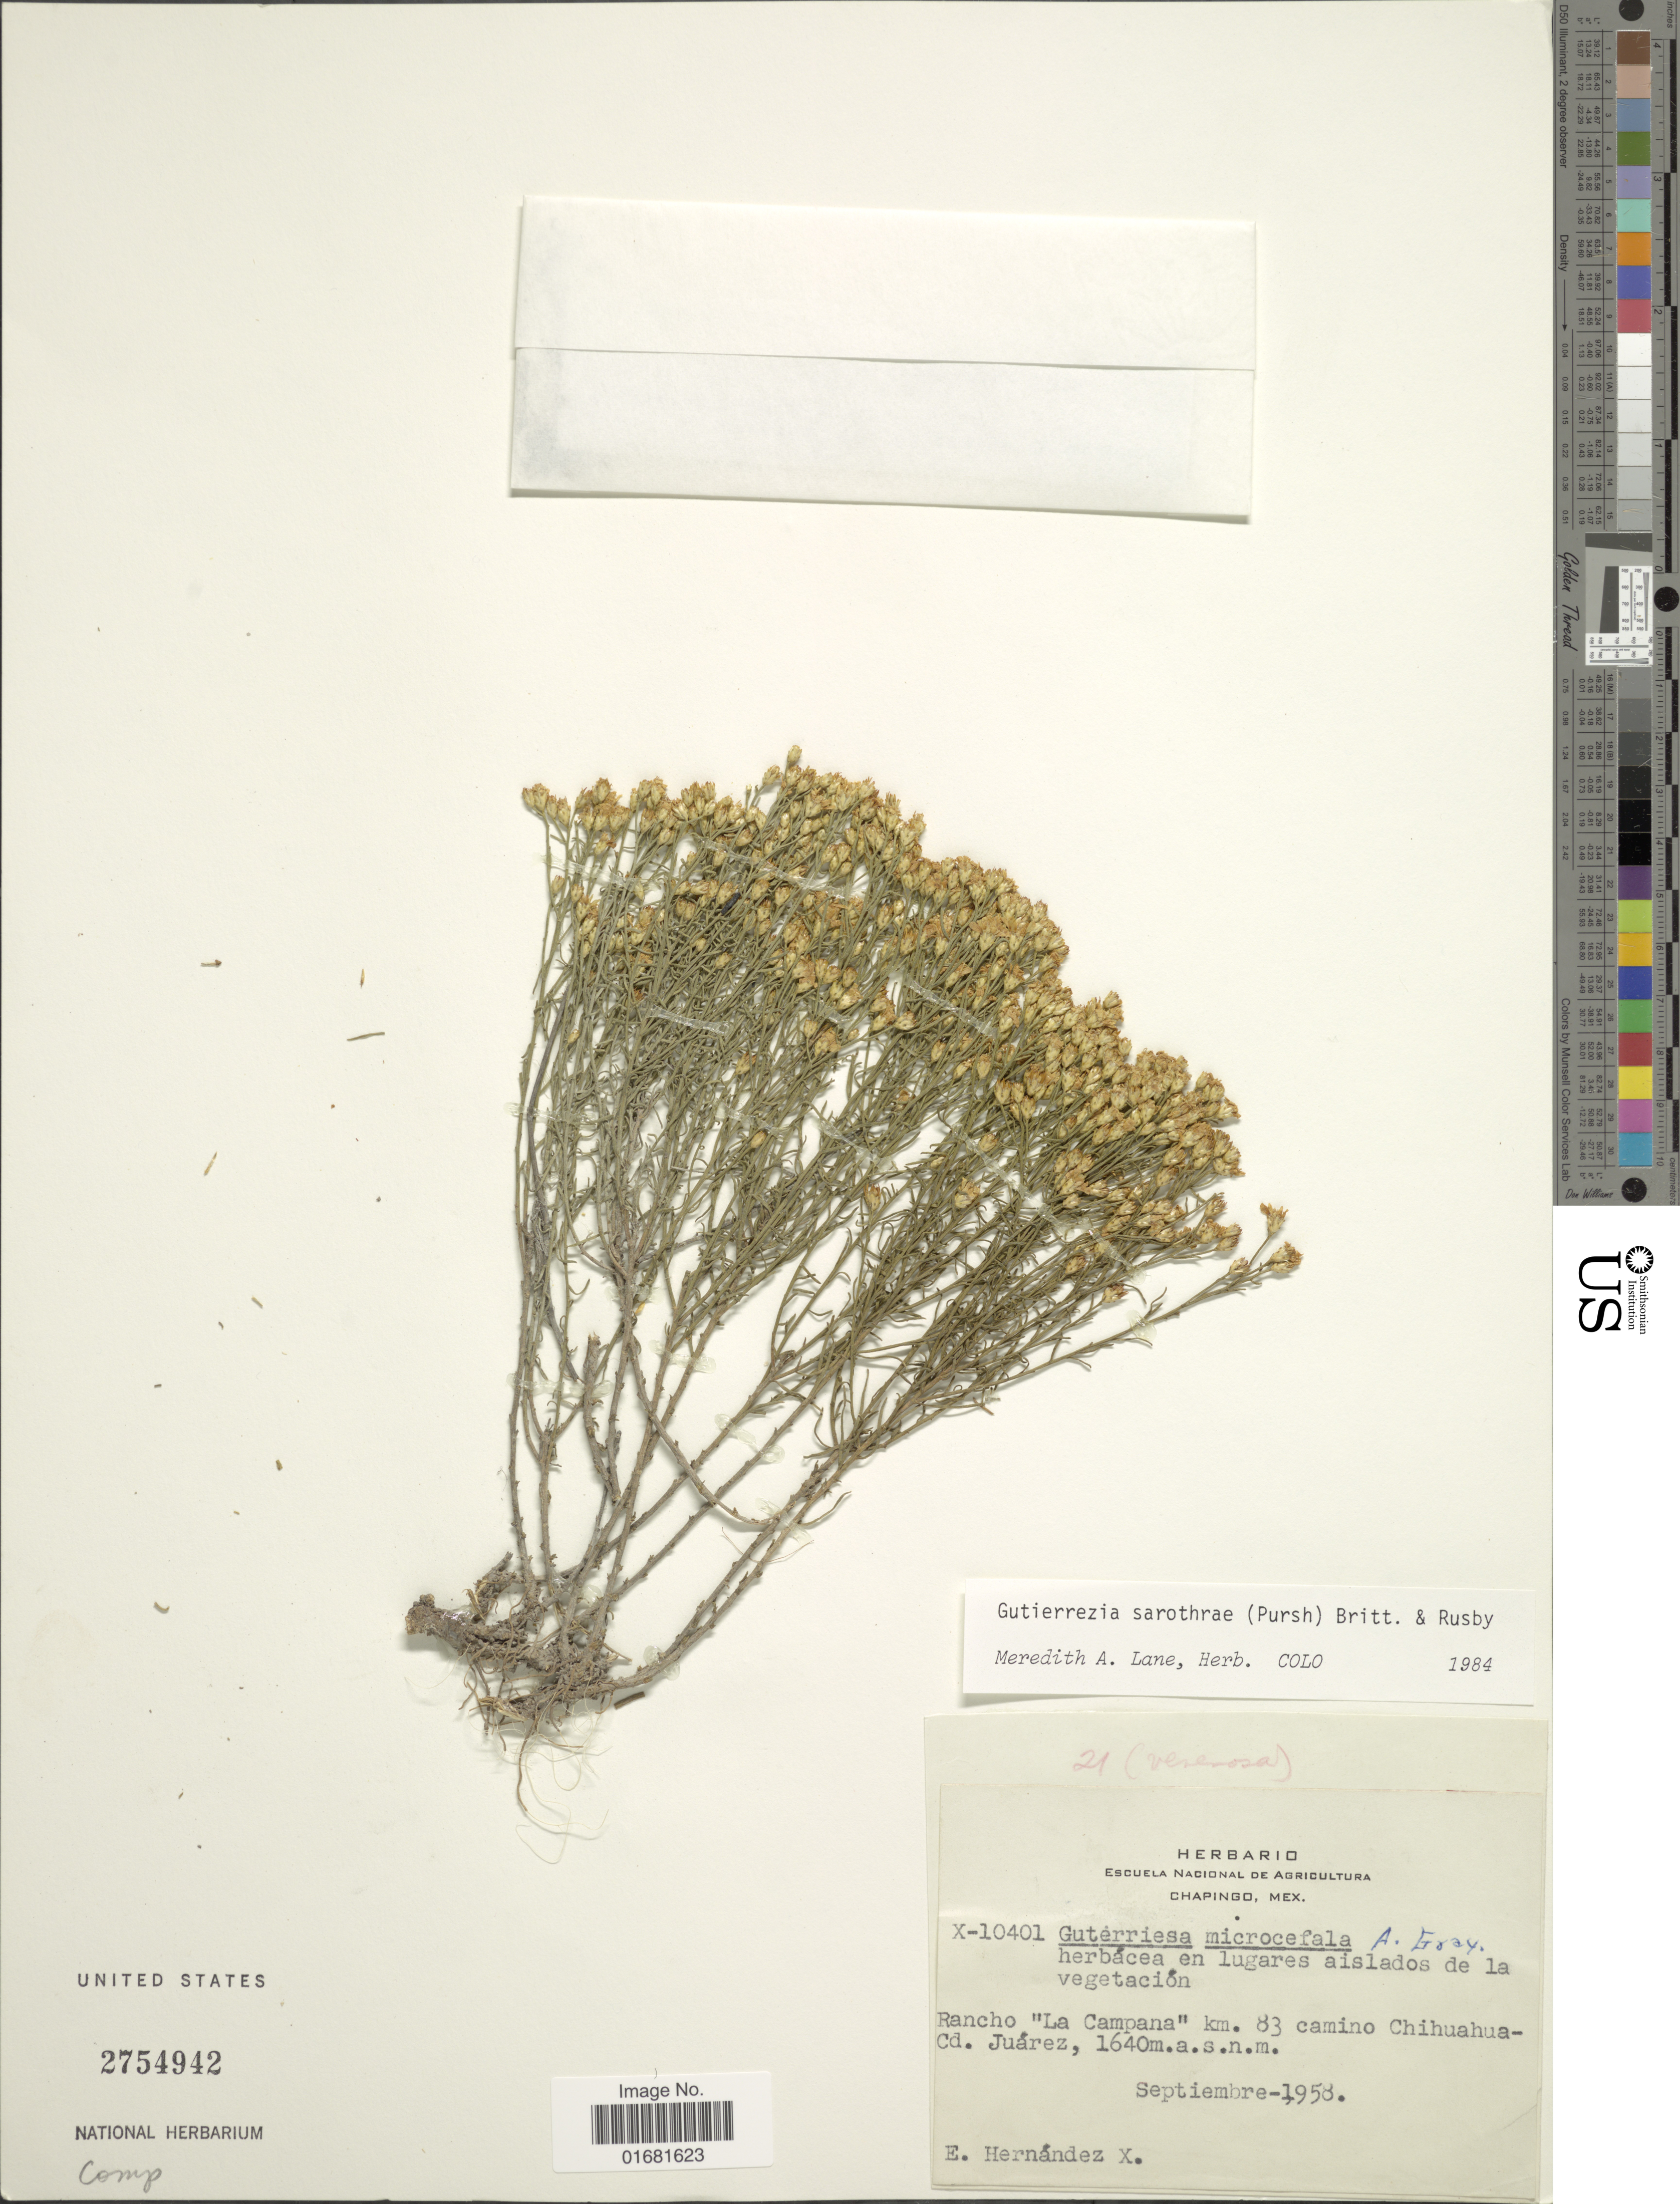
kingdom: Plantae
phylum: Tracheophyta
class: Magnoliopsida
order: Asterales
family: Asteraceae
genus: Gutierrezia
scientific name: Gutierrezia sarothrae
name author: (Pursh) Britton & Rusby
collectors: E. Hernandez X.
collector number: X-10401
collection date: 1958-09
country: Mexico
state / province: México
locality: Chapingo, Mex. Rancho "La Campana" km. 83 camino Chichuahua -Cd. Juarez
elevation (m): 1640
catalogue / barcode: US 2754942